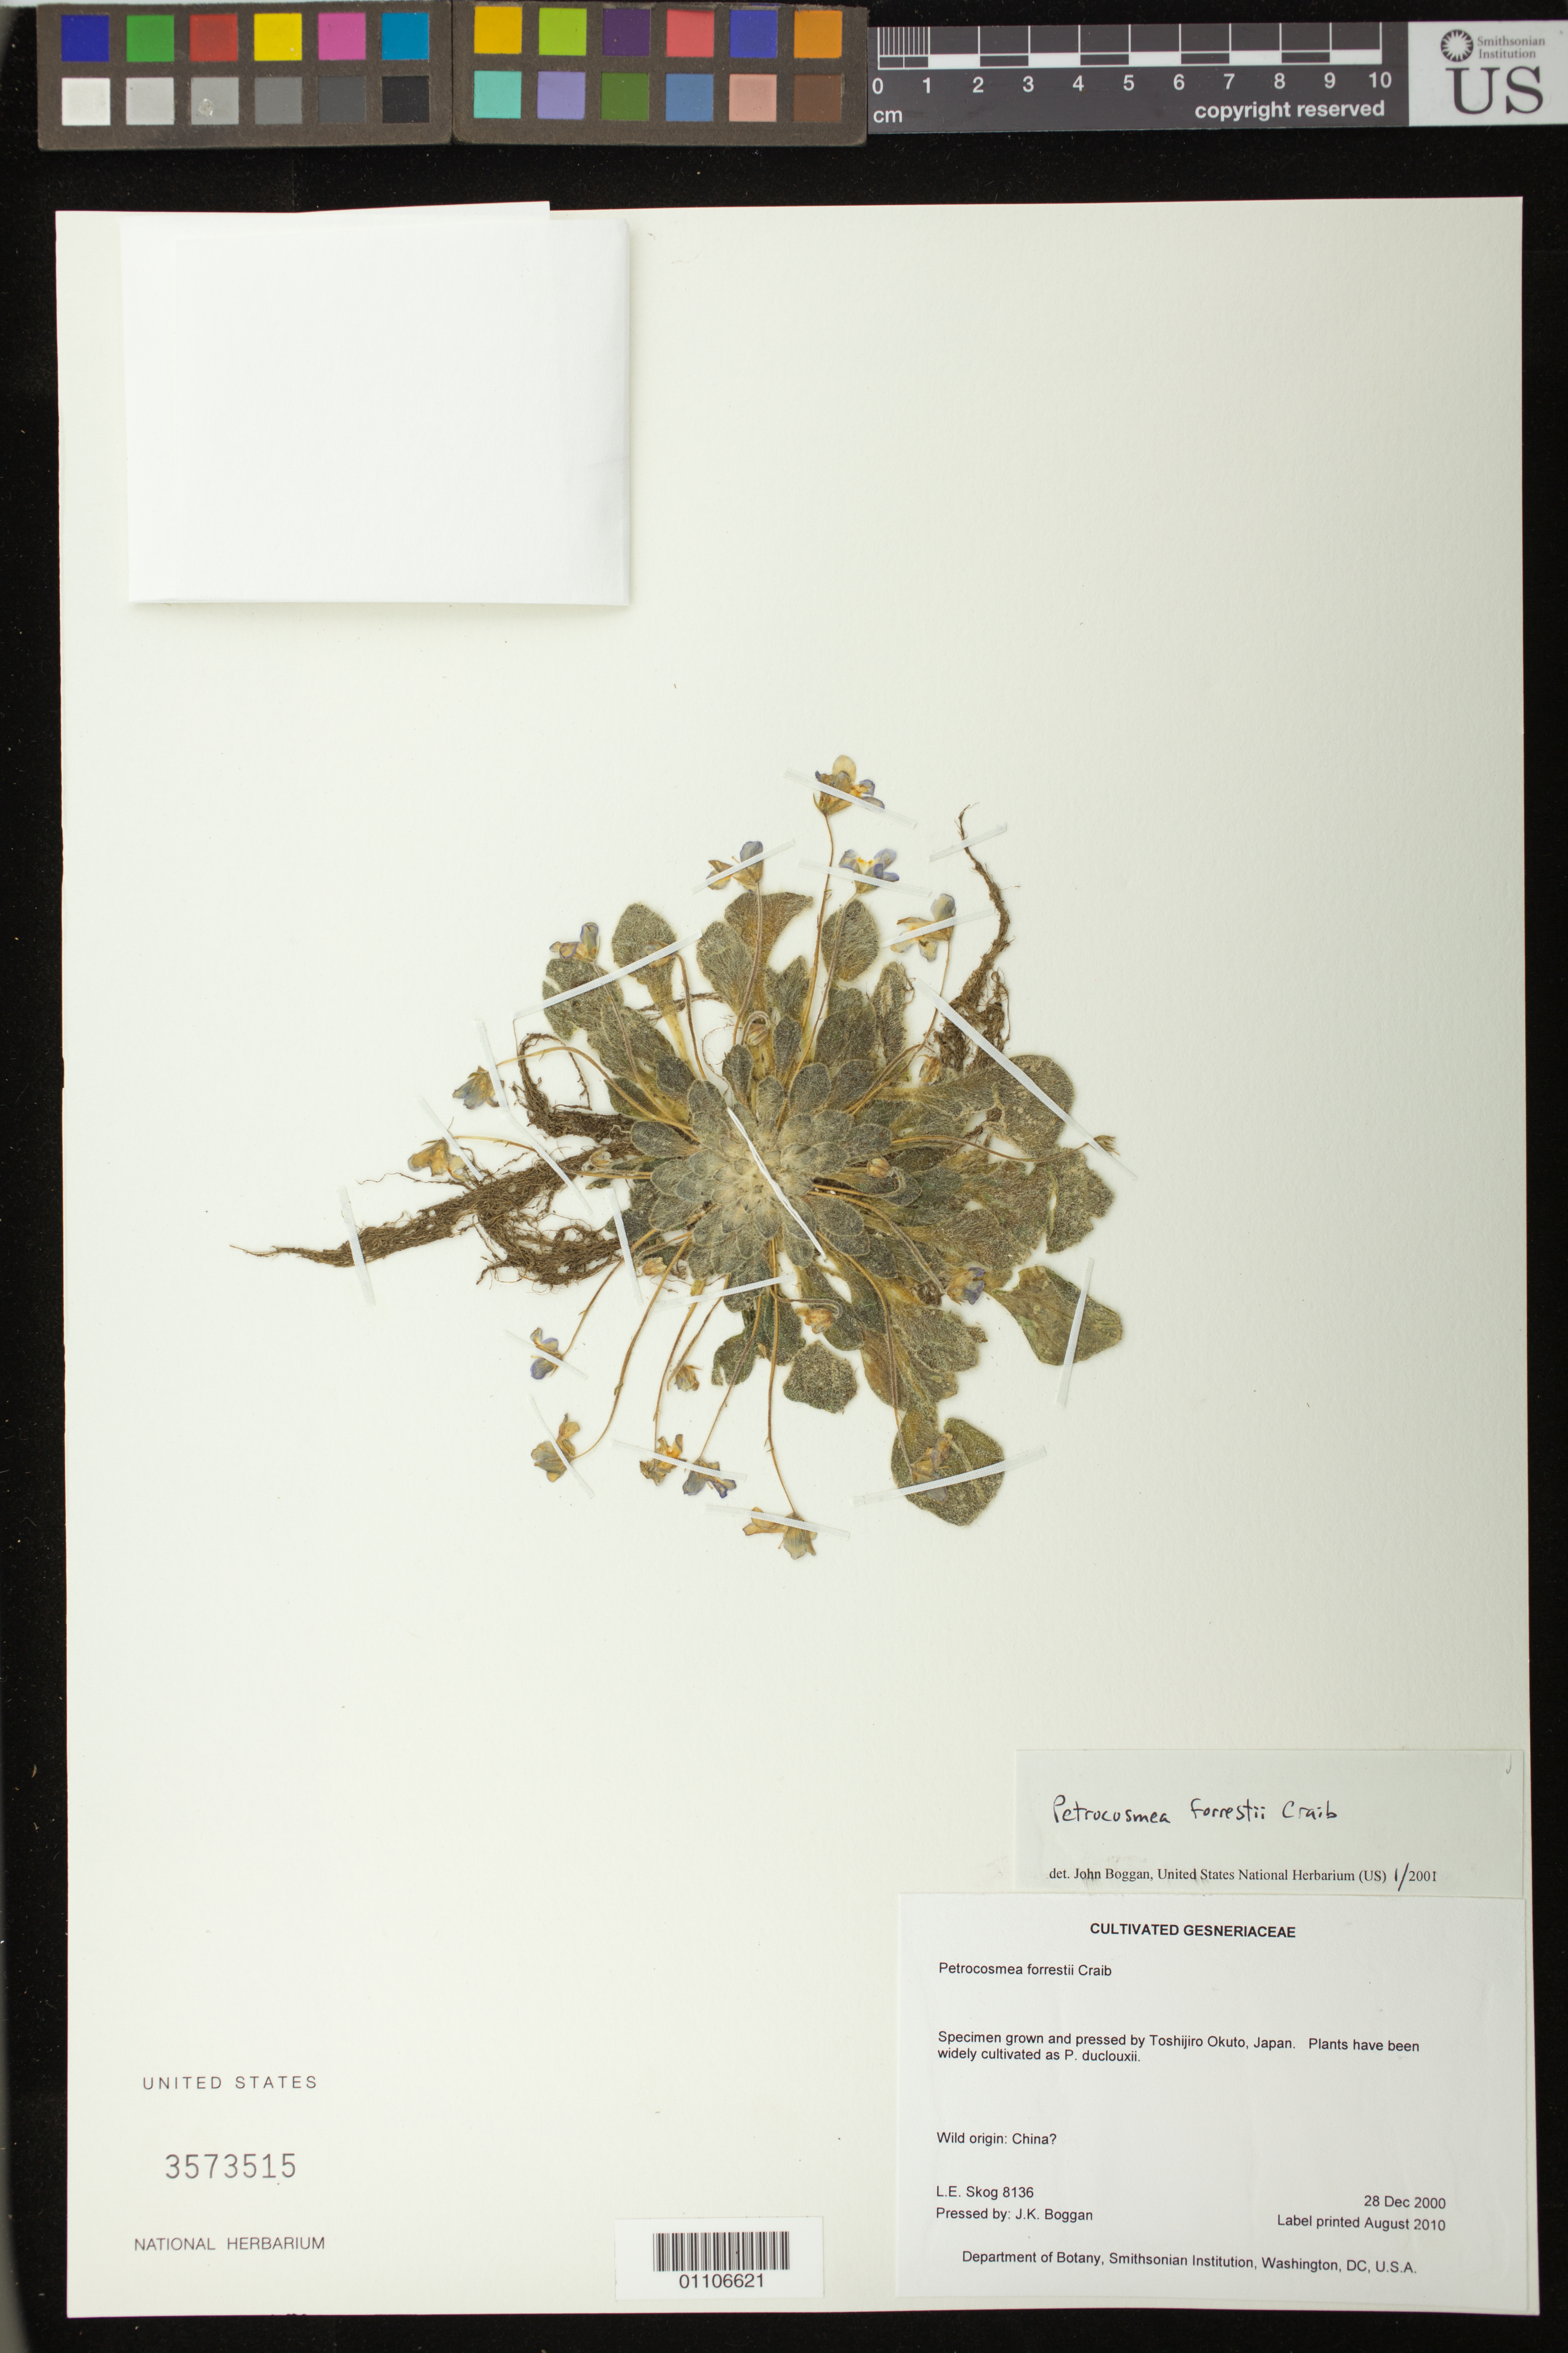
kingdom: Plantae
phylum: Tracheophyta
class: Magnoliopsida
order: Lamiales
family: Gesneriaceae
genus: Petrocosmea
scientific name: Petrocosmea forrestii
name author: Craib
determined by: Boggan, J. K., (US), NMNH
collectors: L. E. Skog & J. K. Boggan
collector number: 8136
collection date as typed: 28 Dec 2000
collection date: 2000-12-28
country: United States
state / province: District of Columbia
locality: Cultivated: Department of Botany, Smithsonian Institution, Washington, DC, U.S.A. [orig. China?]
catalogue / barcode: US 3573515